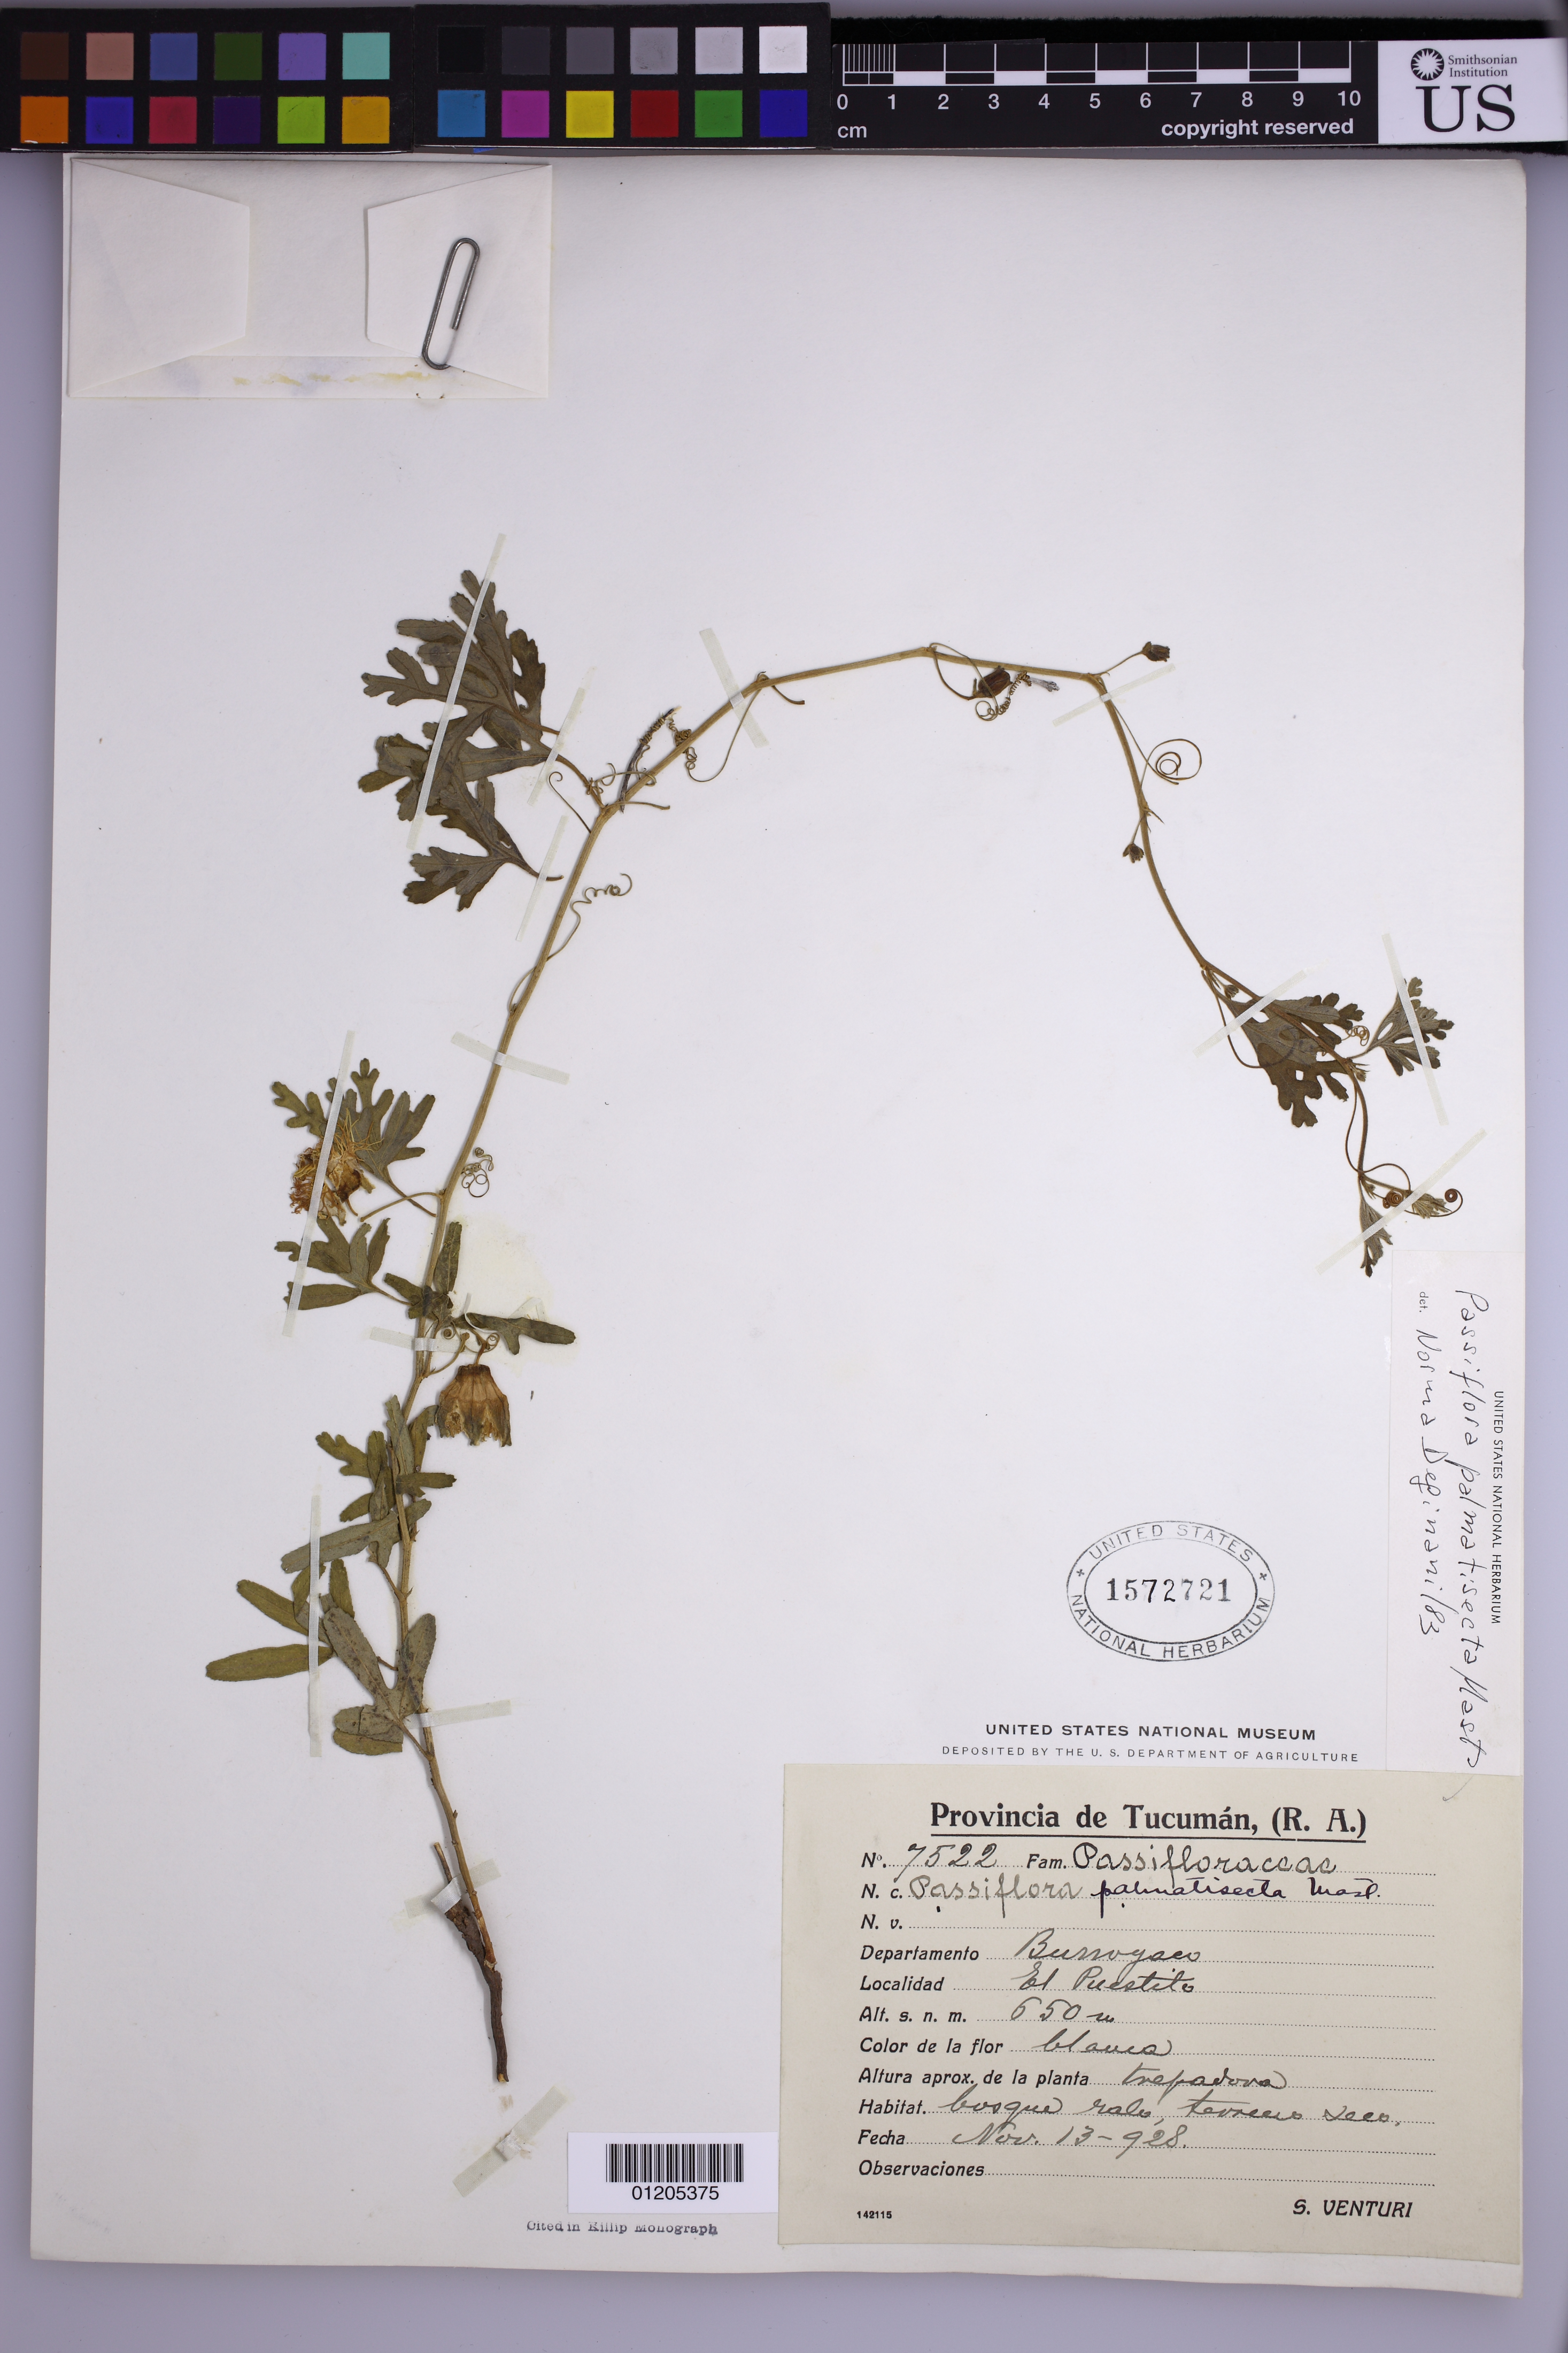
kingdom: Plantae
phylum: Tracheophyta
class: Magnoliopsida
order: Malpighiales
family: Passifloraceae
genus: Passiflora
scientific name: Passiflora palmatisecta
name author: Mast.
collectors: S. Venturi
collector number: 7522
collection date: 1928-11-13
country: Argentina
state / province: Tucuman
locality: Departamento Burroyaco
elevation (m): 650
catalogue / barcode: US 1572721